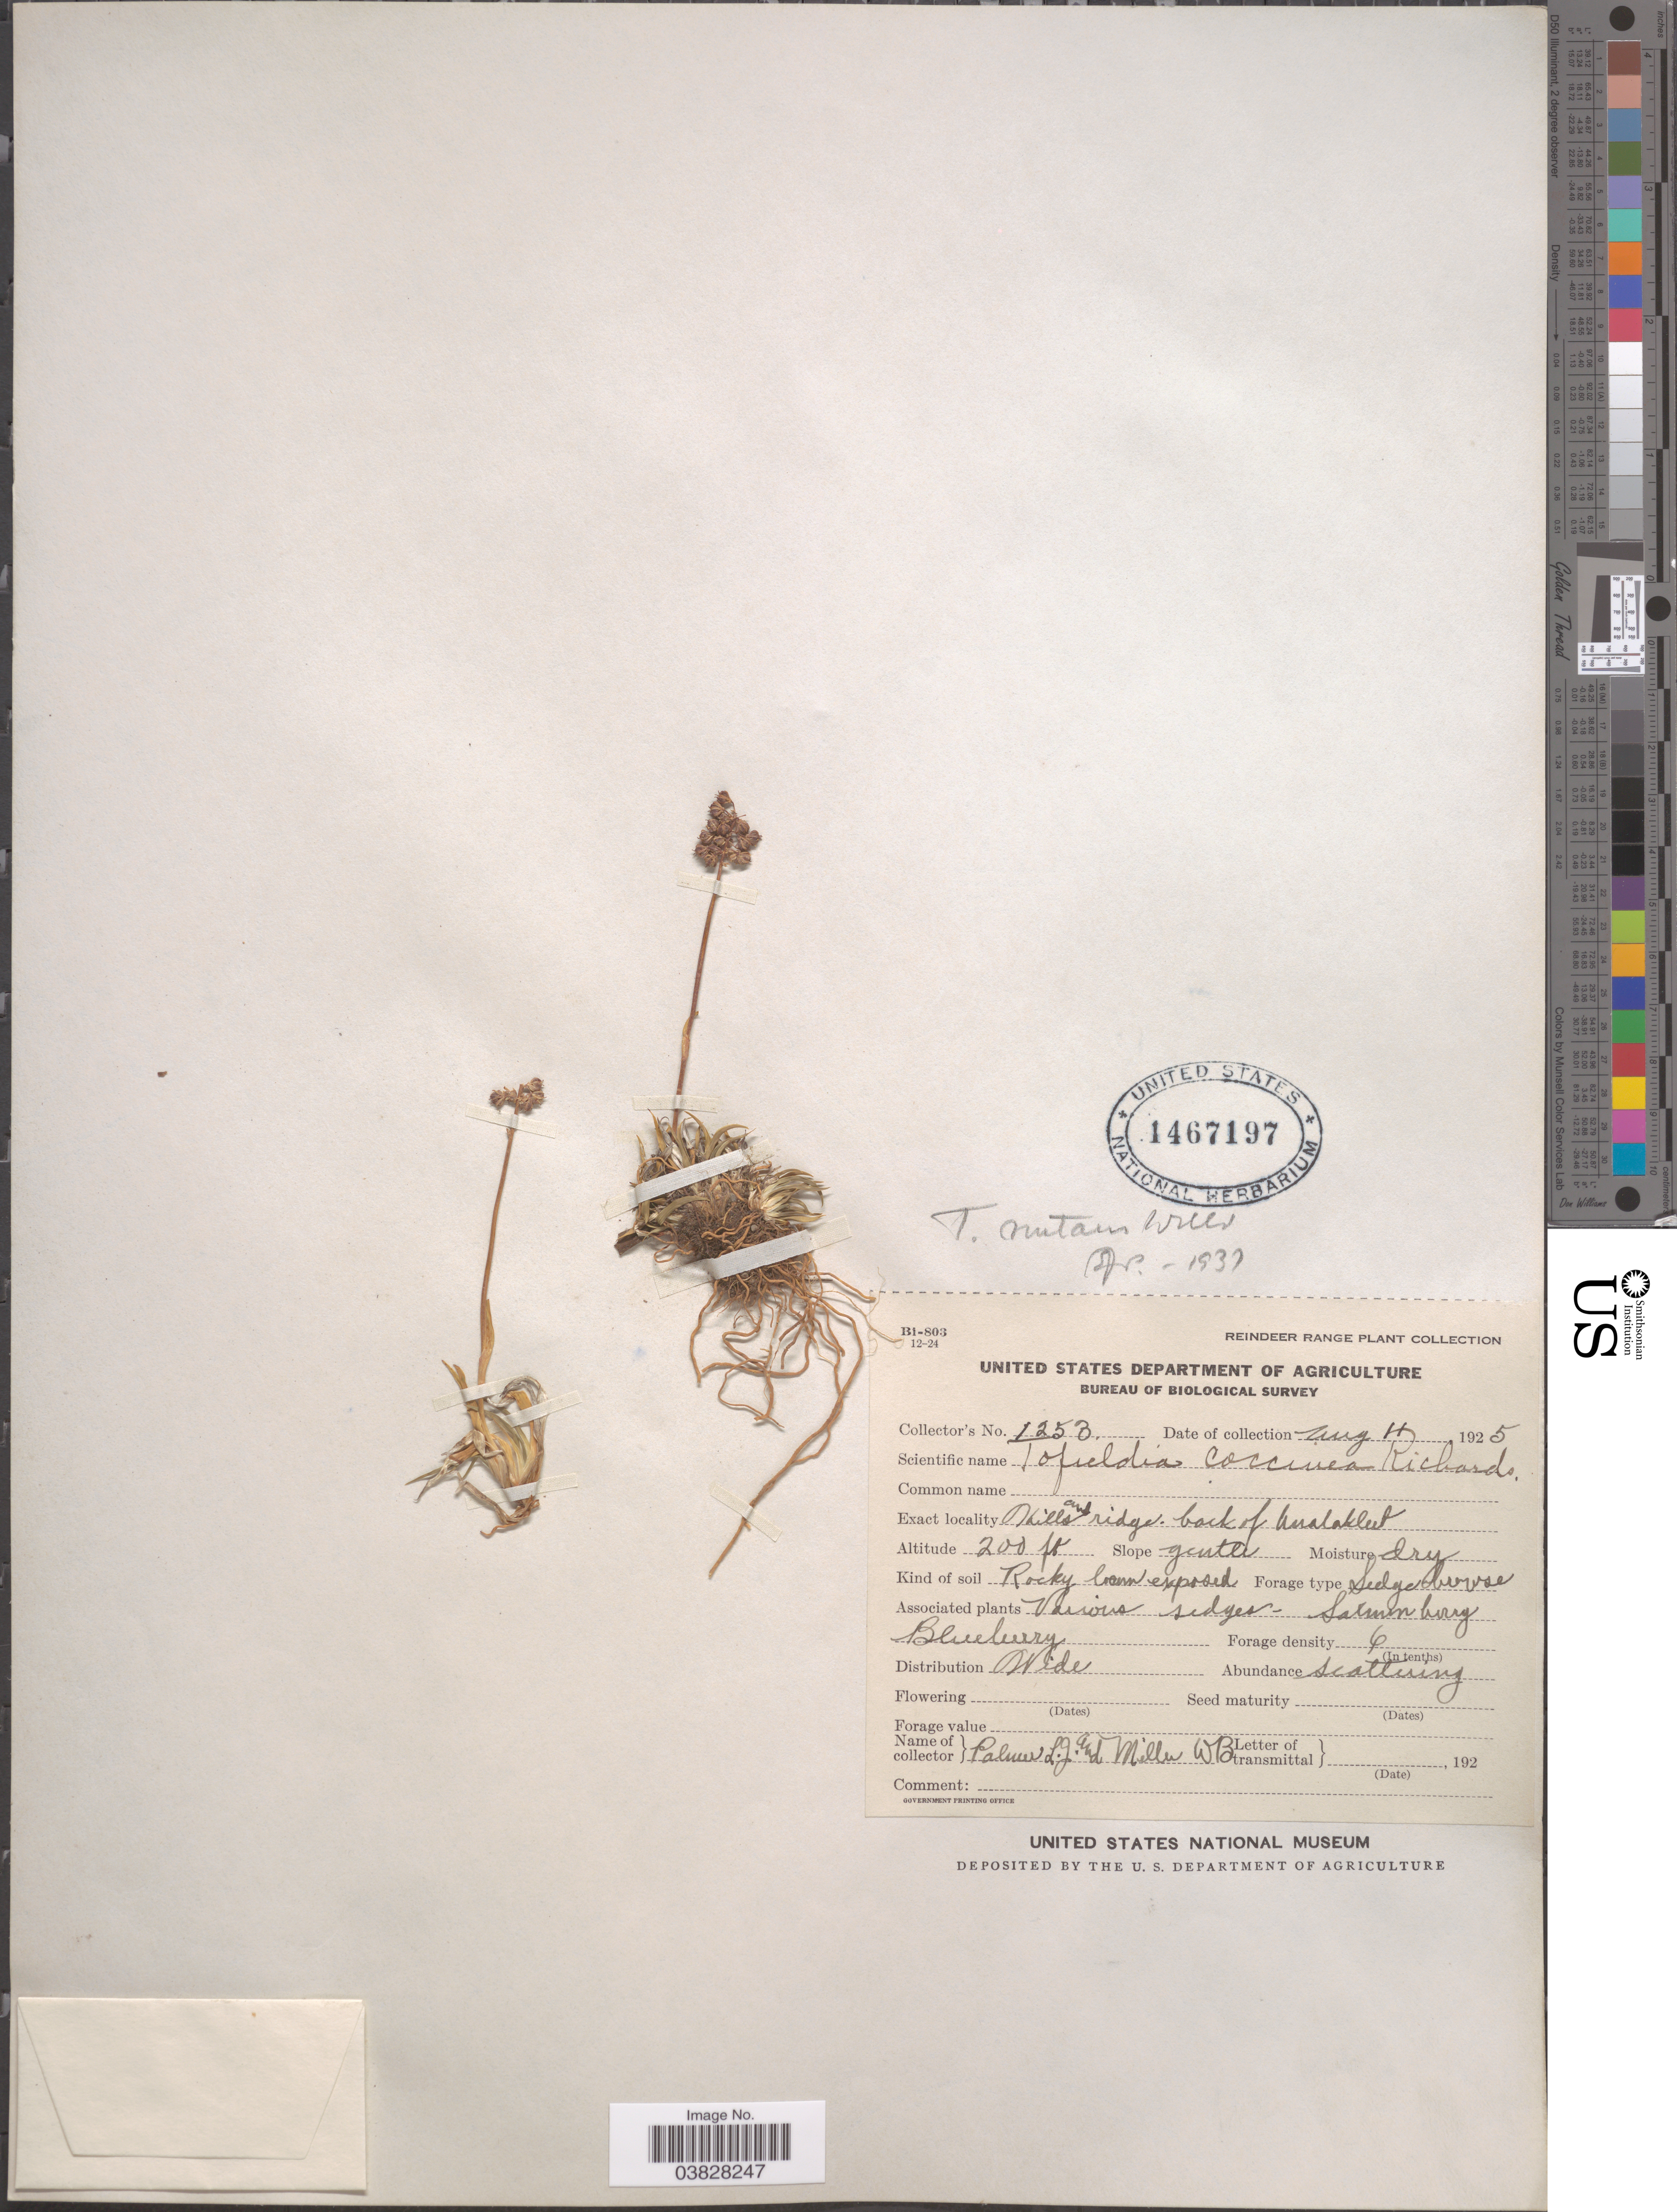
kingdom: Plantae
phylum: Tracheophyta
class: Liliopsida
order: Alismatales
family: Tofieldiaceae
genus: Tofieldia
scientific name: Tofieldia coccinea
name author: Richardson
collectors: L. J. Palmer & W. Miller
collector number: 1253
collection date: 1925-08-11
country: United States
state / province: Alaska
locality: Back of Unalakleet.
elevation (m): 61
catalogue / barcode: US 1467197